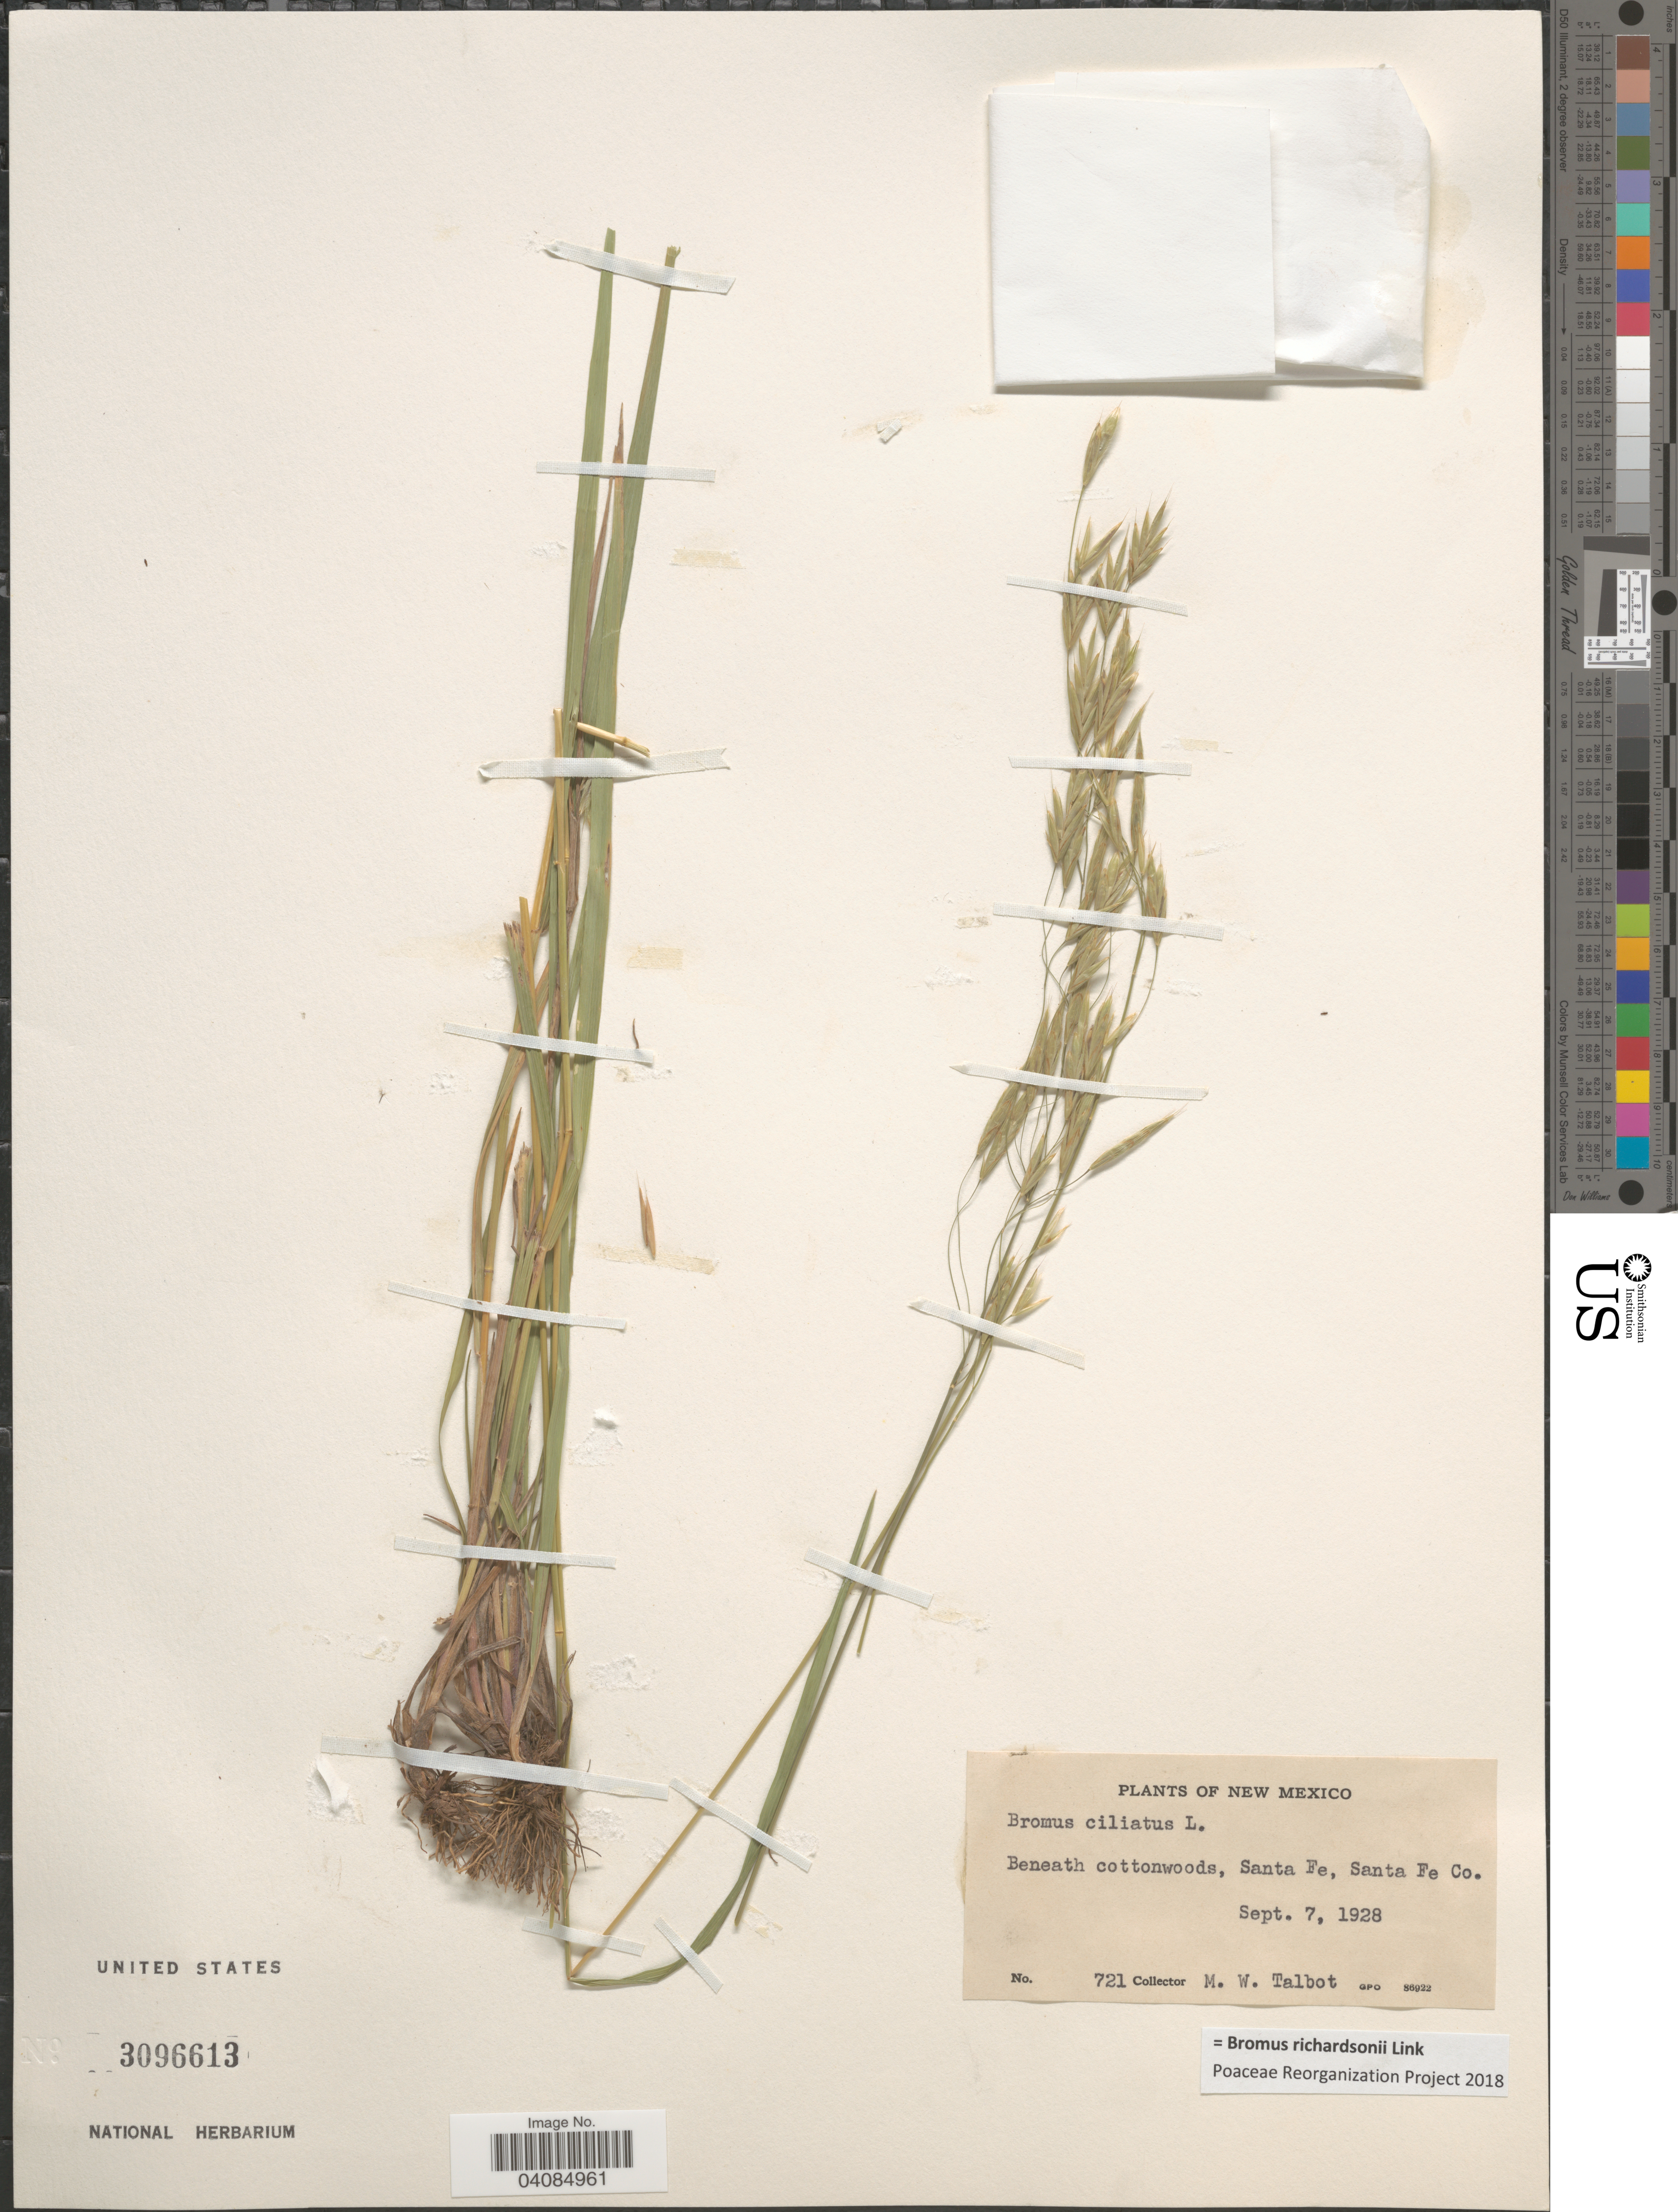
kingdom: Plantae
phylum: Tracheophyta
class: Liliopsida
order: Poales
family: Poaceae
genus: Bromus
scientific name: Bromus racemosus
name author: L.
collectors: M. Talbot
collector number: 721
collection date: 1928-09-07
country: United States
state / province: New Mexico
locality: Beneath cottonwoods, Santa Fe, Santa Fe Co.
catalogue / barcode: US 3096613